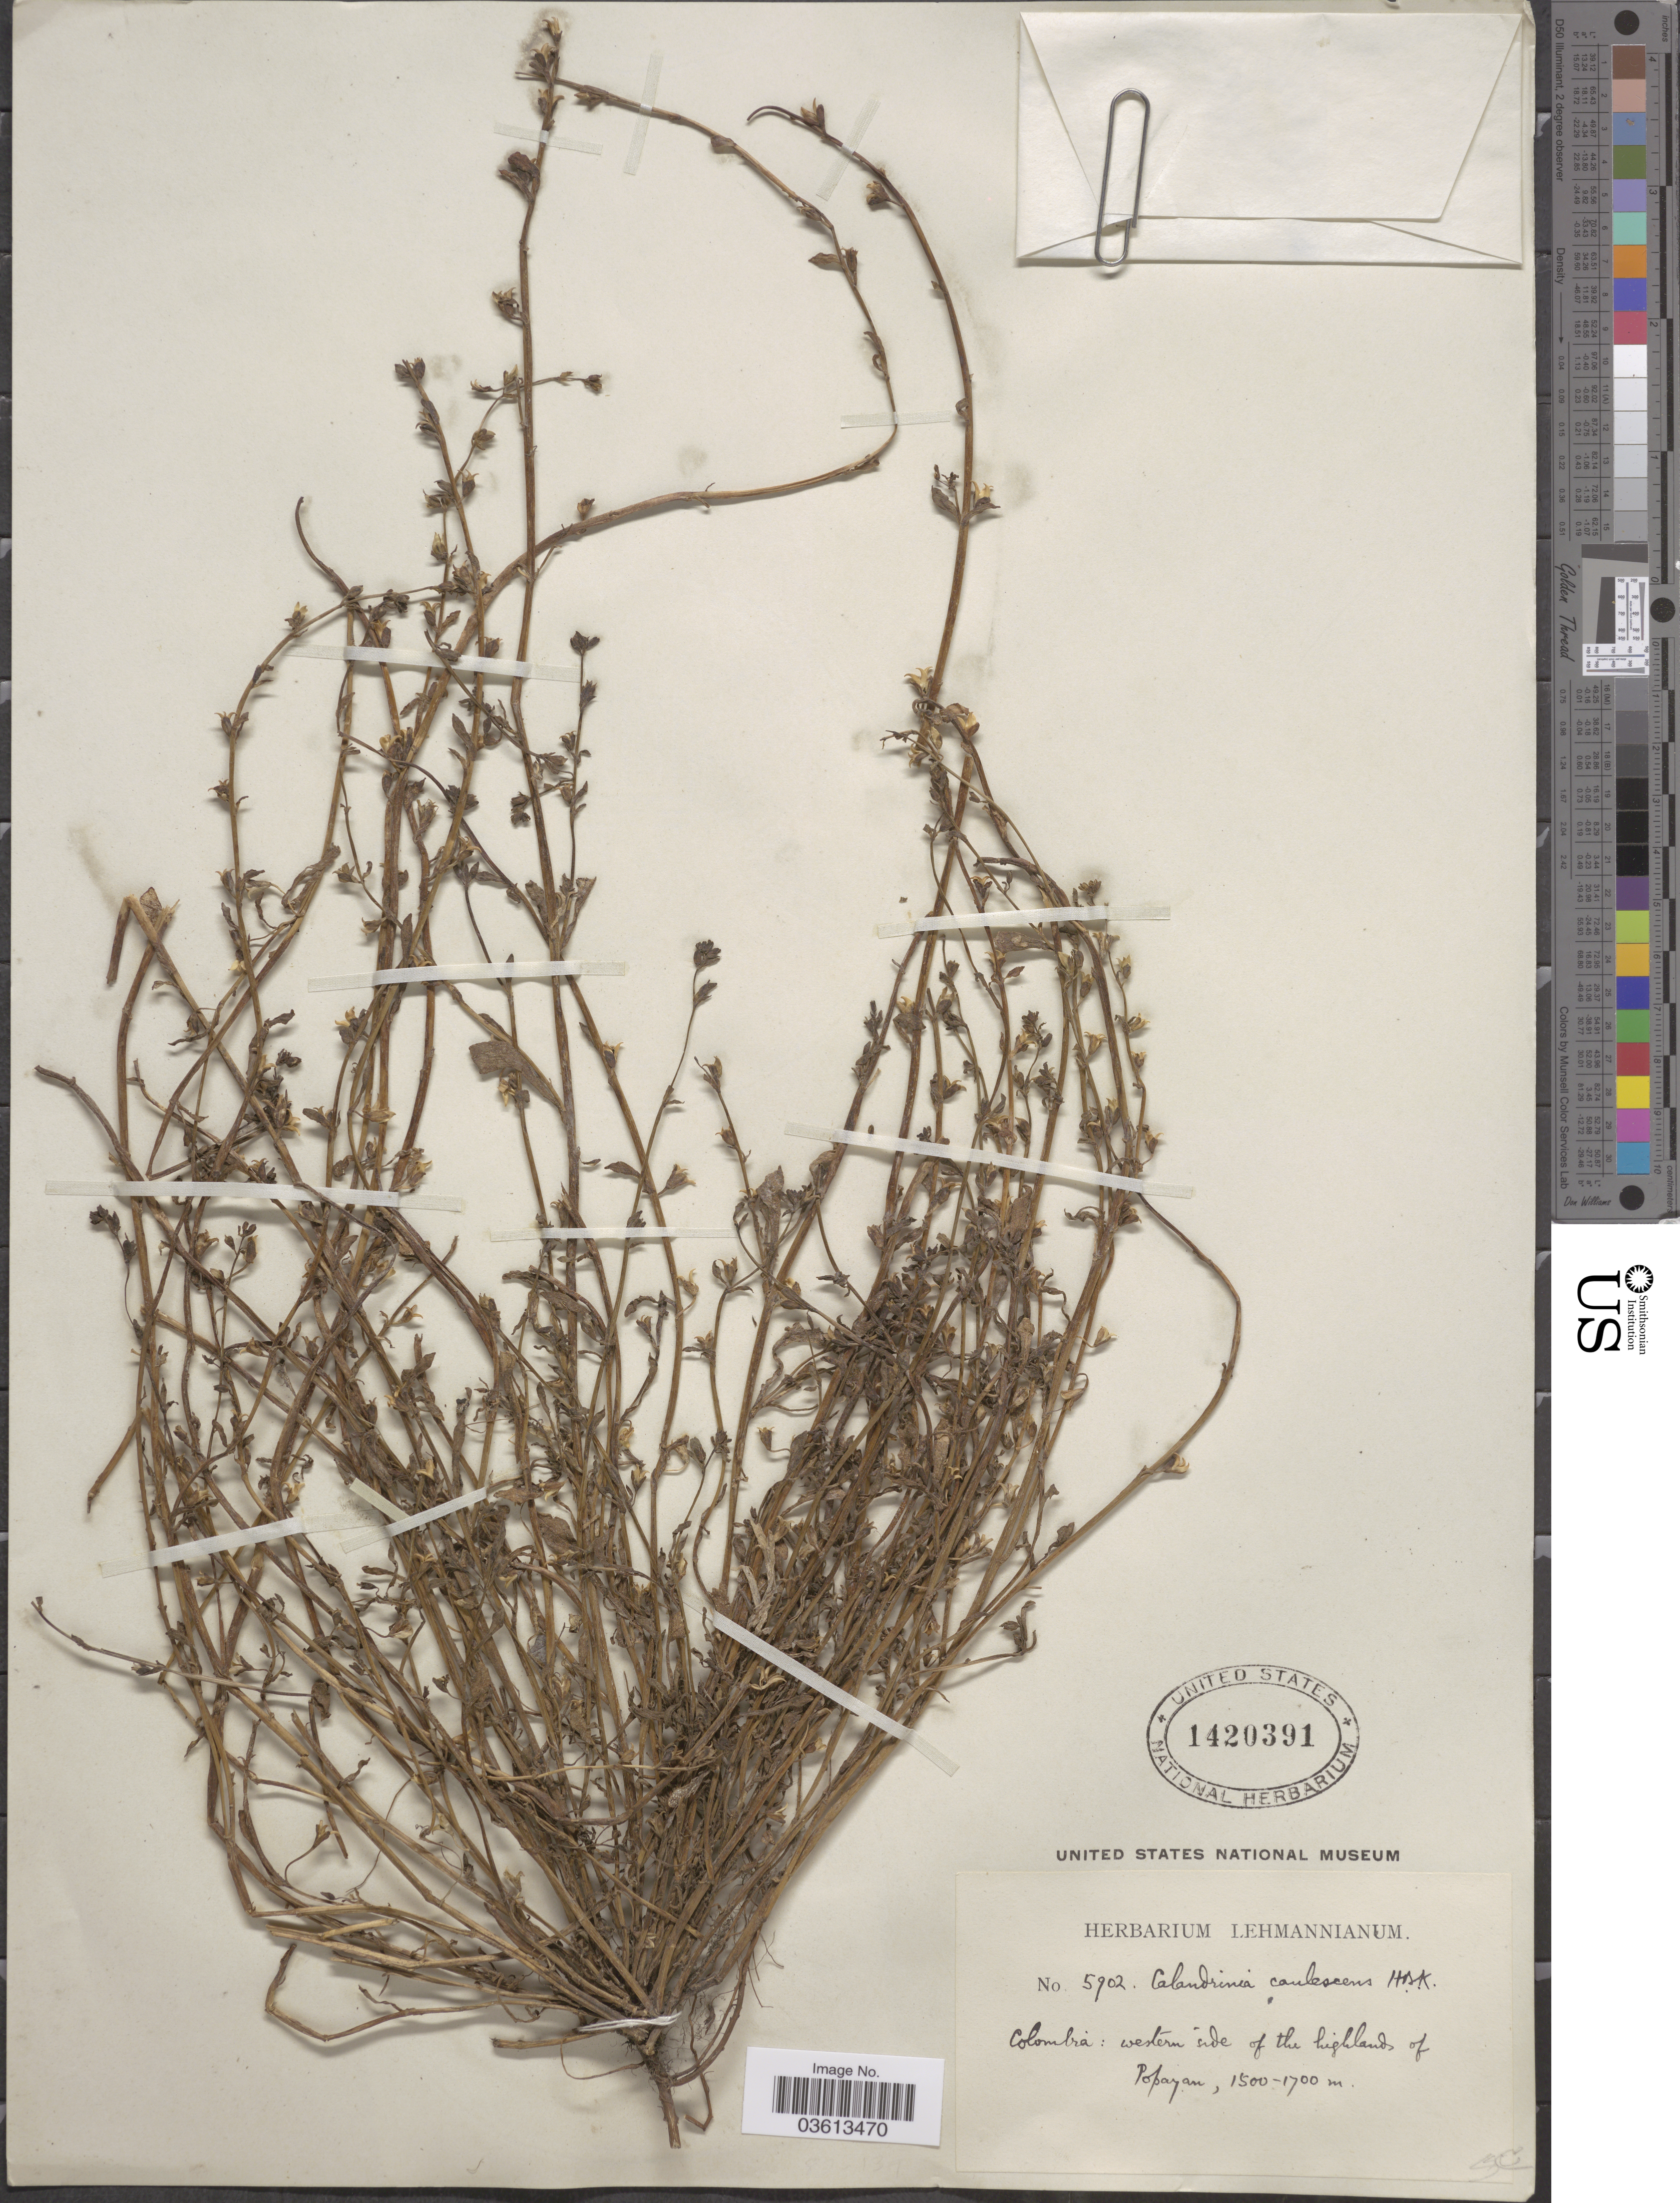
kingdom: Plantae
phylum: Tracheophyta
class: Magnoliopsida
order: Caryophyllales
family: Montiaceae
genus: Calandrinia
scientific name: Calandrinia ciliata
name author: (Ruiz & Pav.) DC.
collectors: ex herb. Lehmannianum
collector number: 5902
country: Colombia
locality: Western side of the highlands of Popayan.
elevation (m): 1500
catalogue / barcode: US 1420391